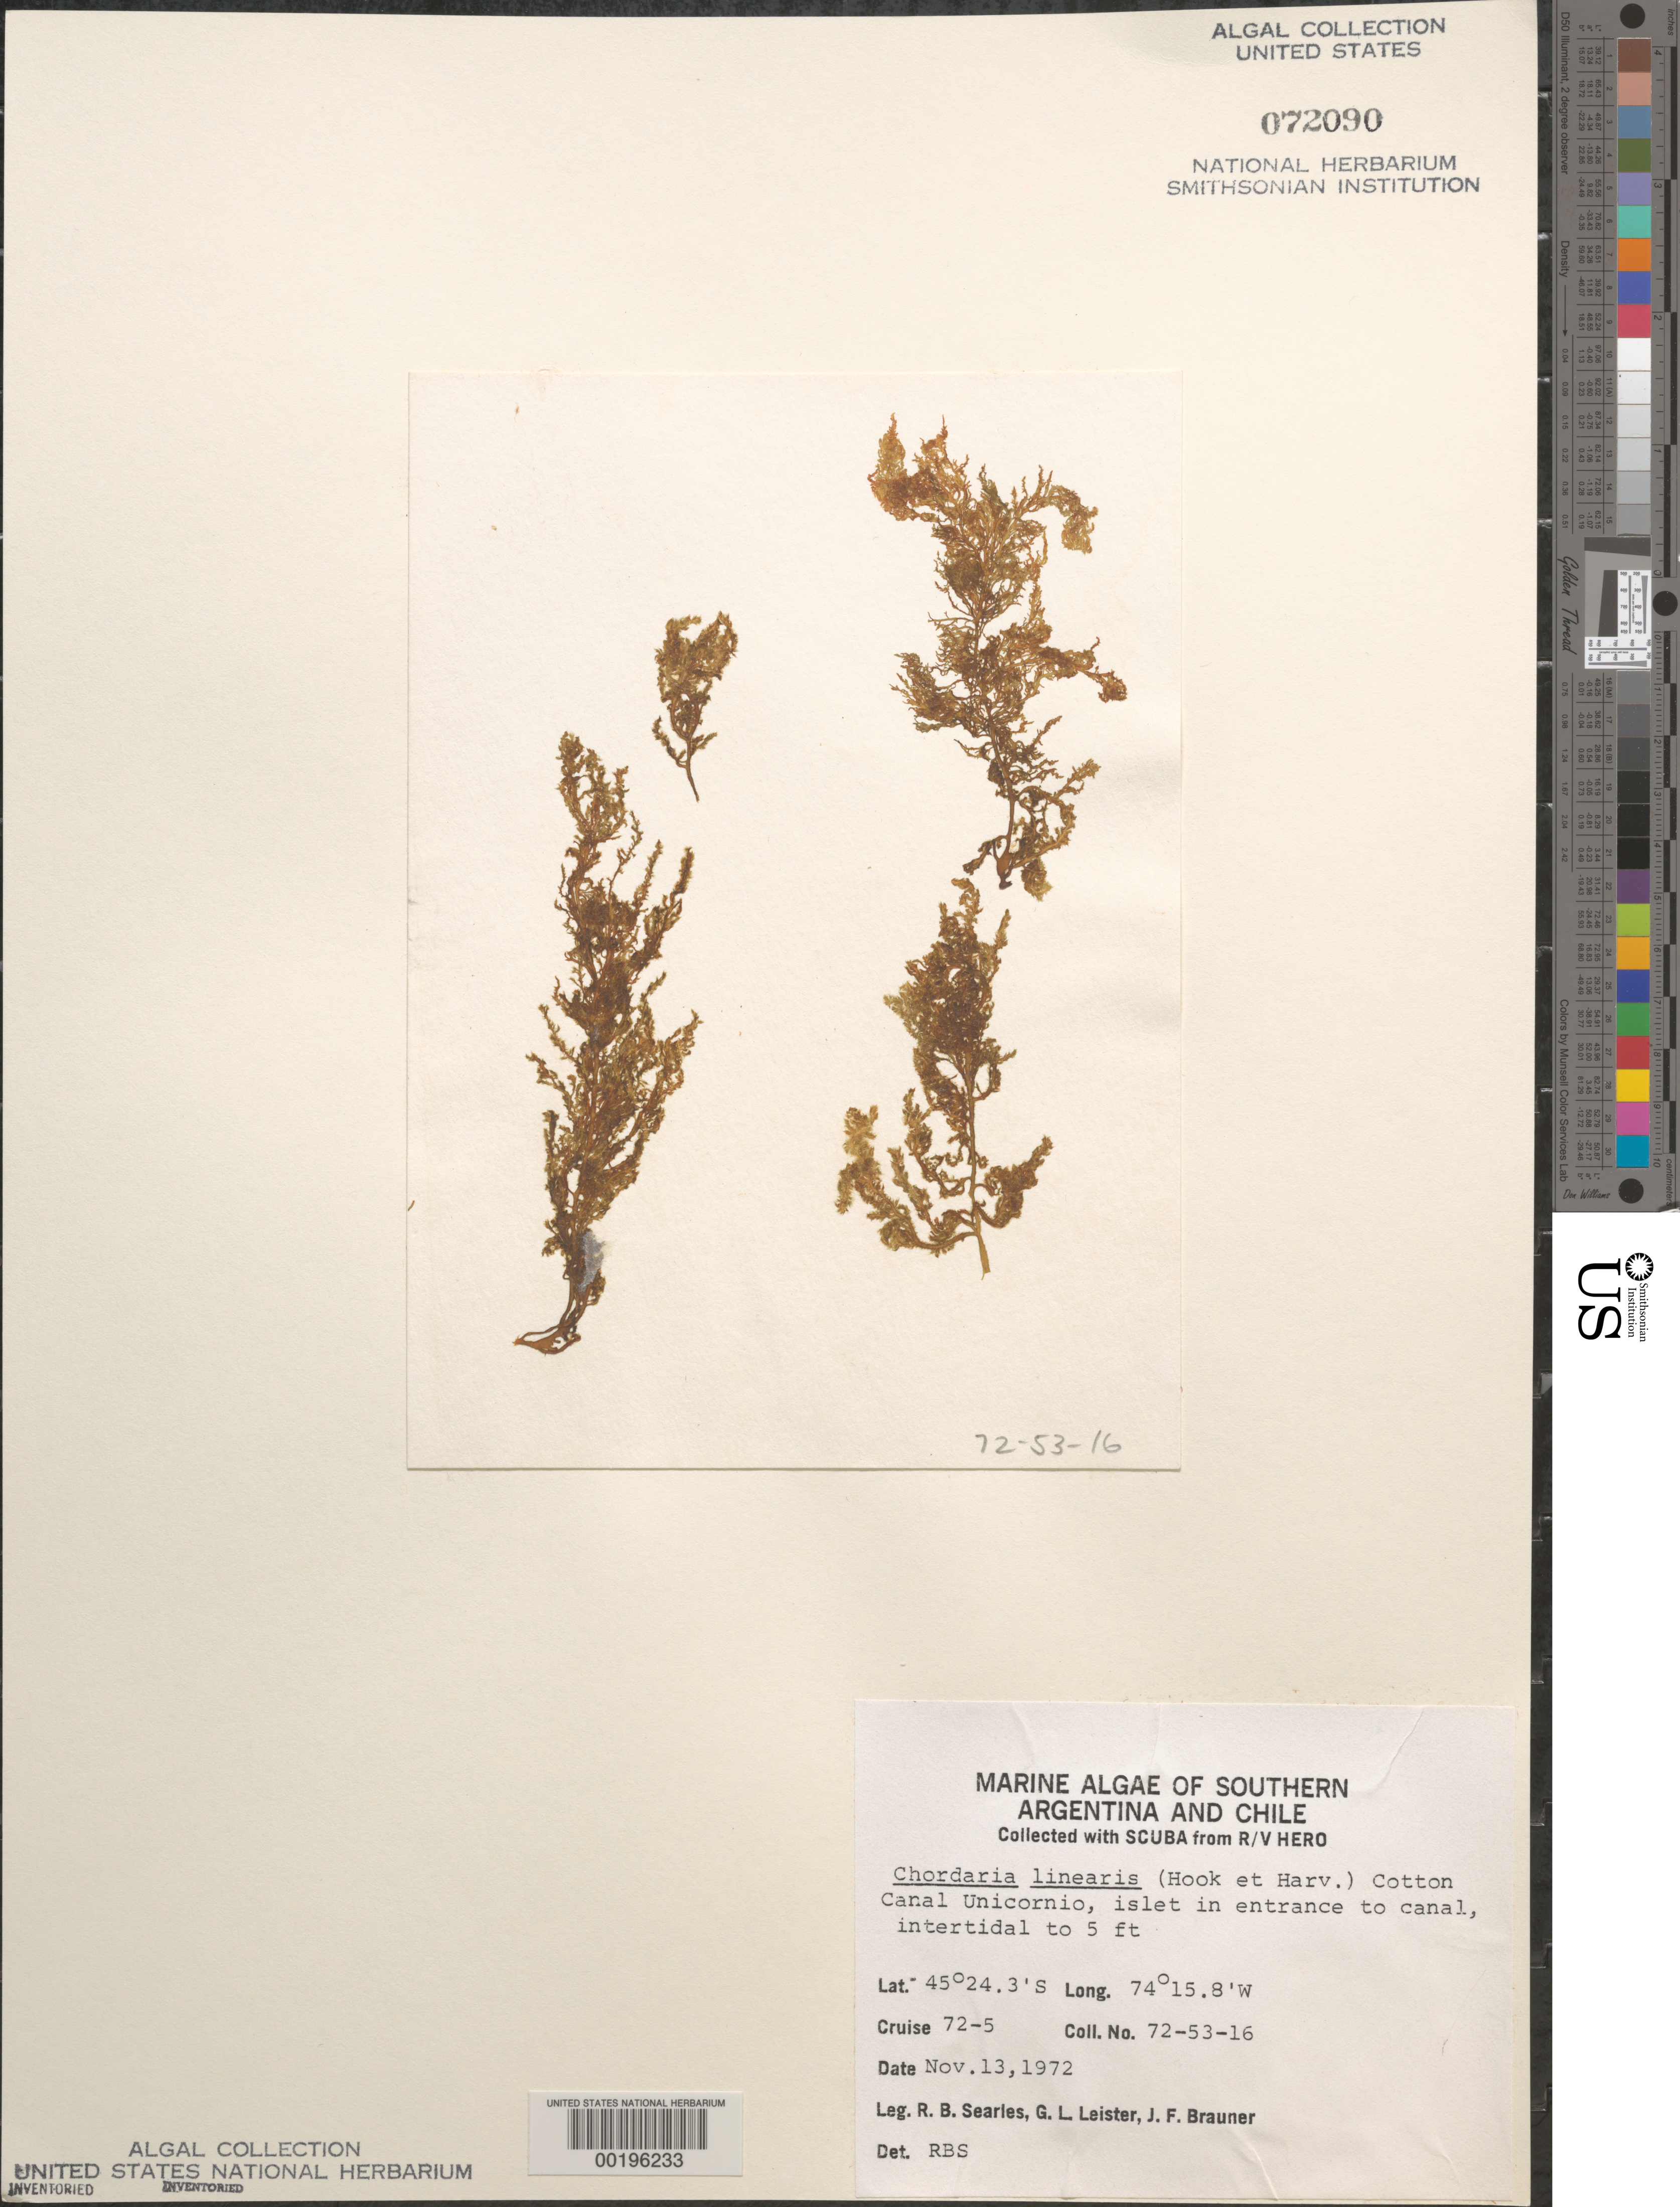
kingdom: Chromista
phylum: Ochrophyta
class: Phaeophyceae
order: Ectocarpales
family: Chordariaceae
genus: Chordaria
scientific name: Chordaria linearis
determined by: Searles, R. B.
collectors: R. Searles, G. Leister & J. F. Brauner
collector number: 72-53-16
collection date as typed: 13 Nov 1972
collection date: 1972-11-13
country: Chile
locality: Islet in canal unicornio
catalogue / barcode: US 72090